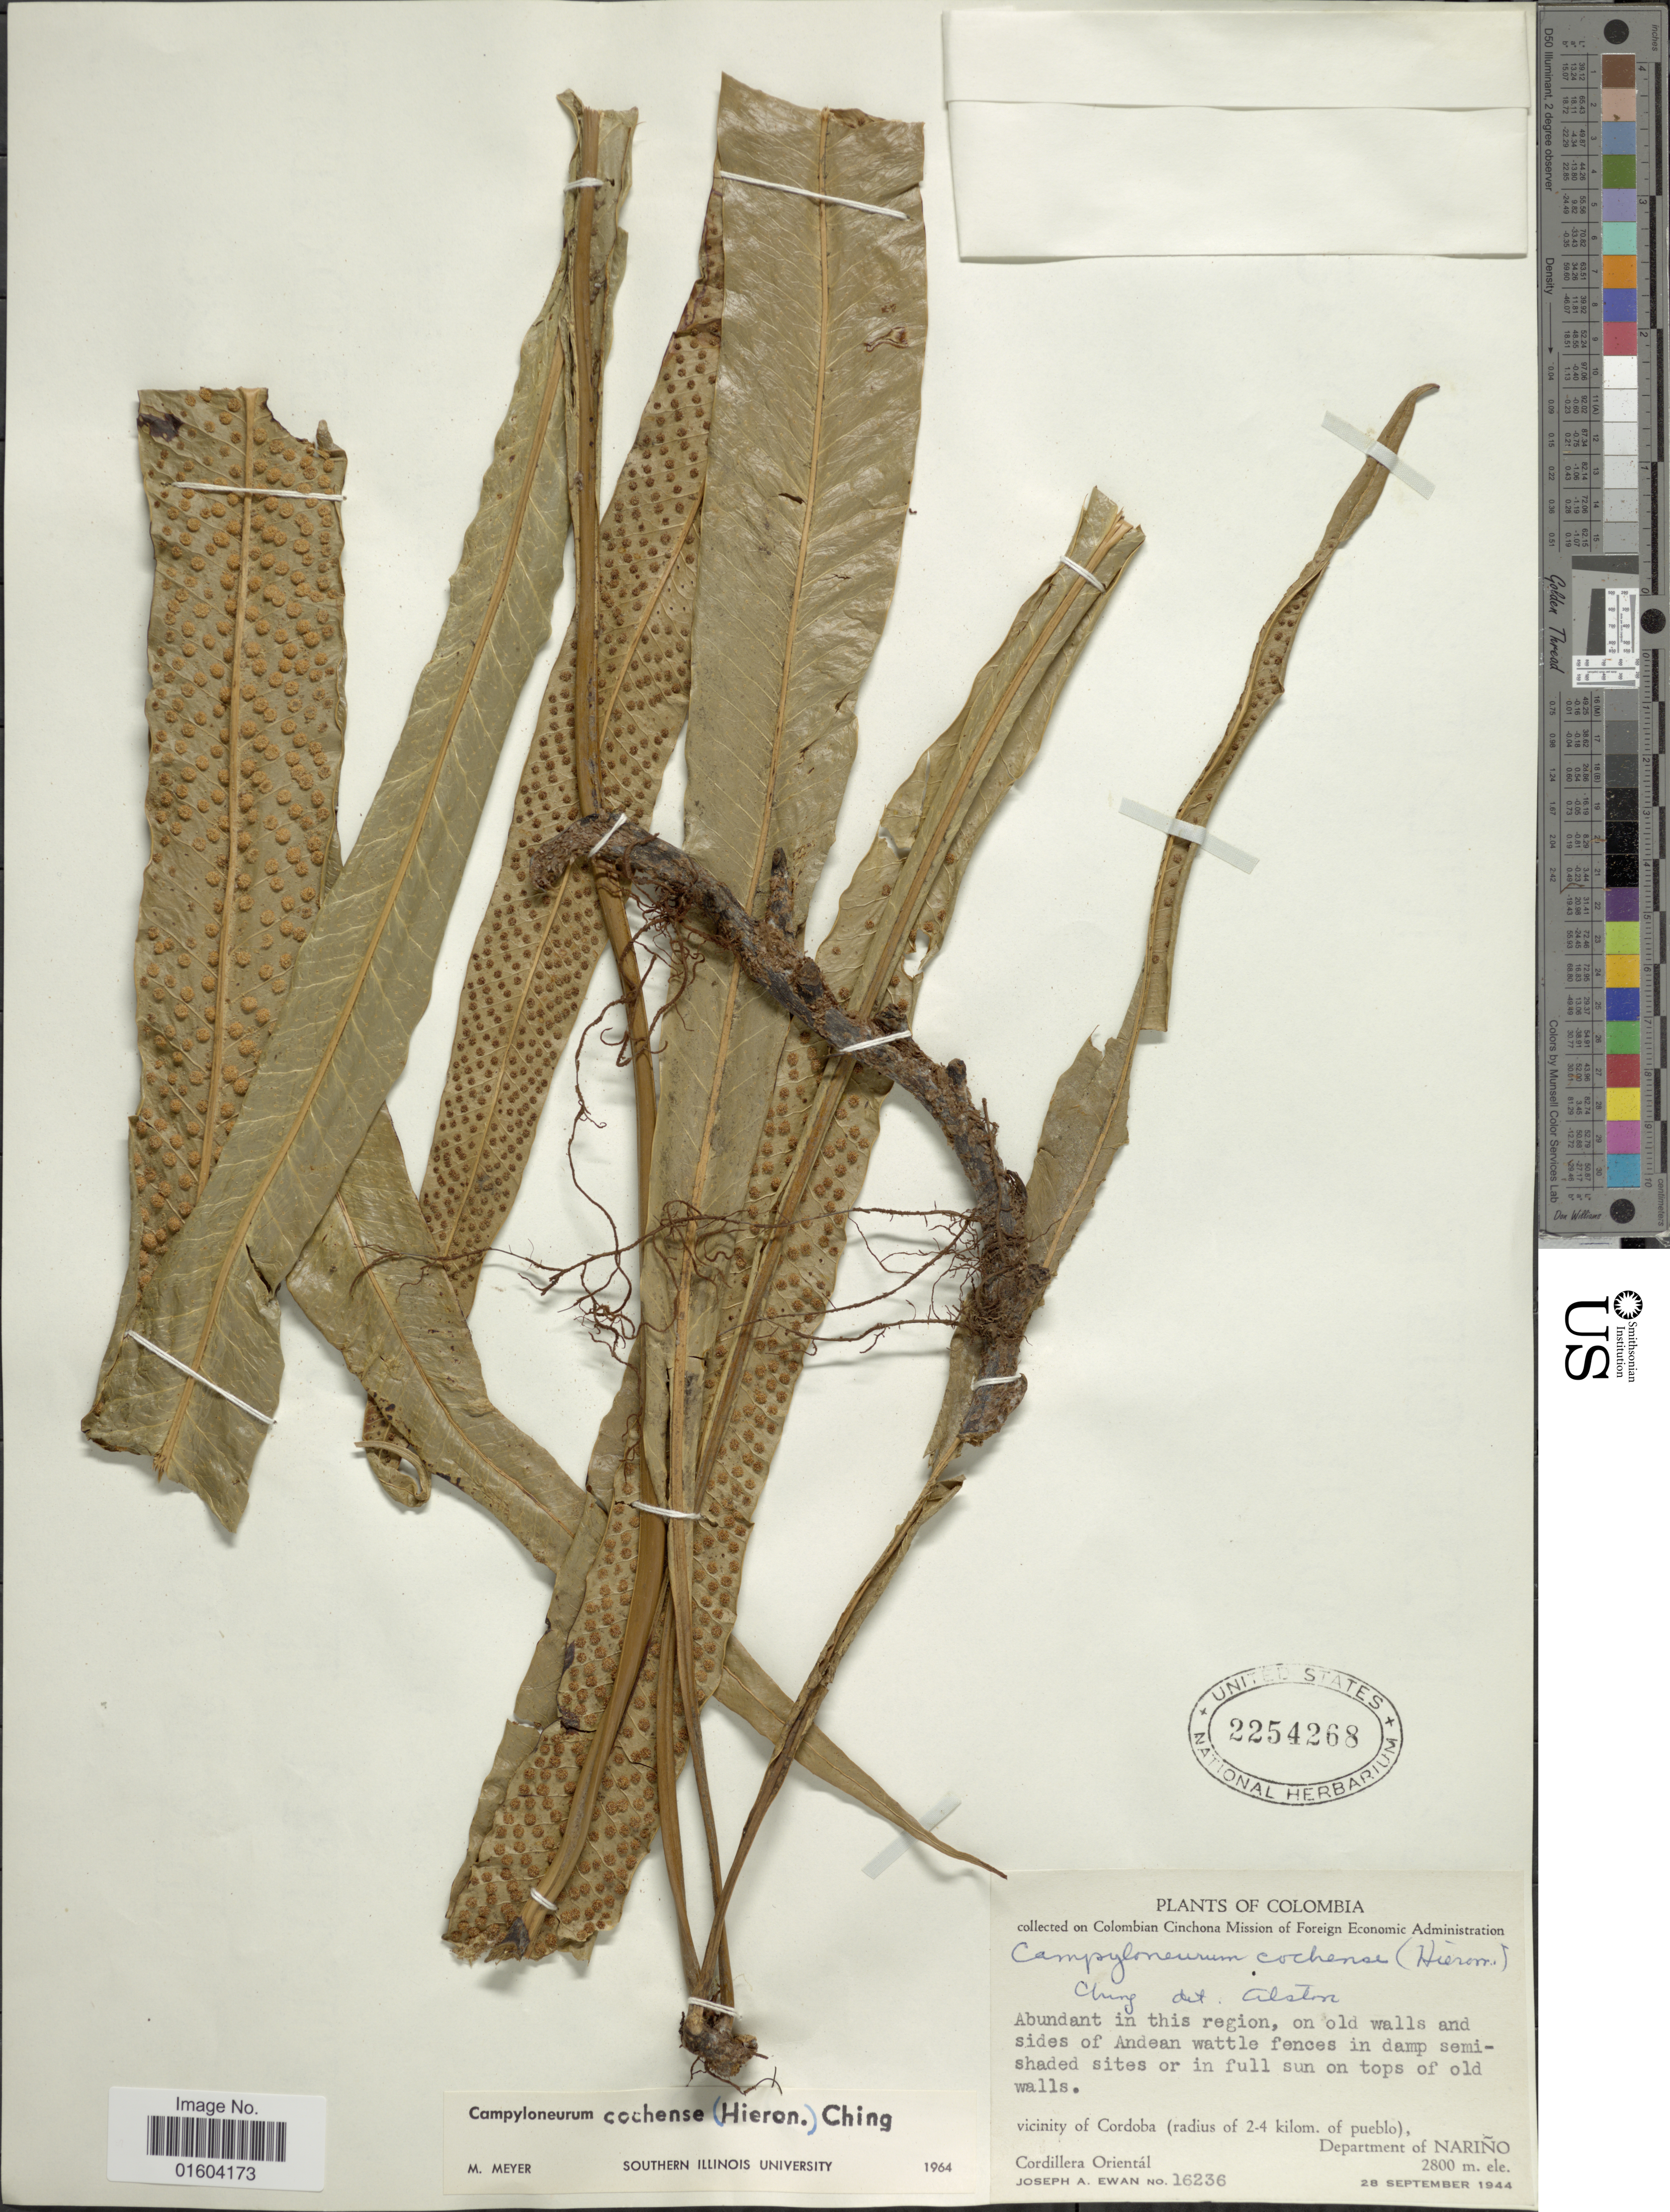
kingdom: Plantae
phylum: Tracheophyta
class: Polypodiopsida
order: Polypodiales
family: Polypodiaceae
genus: Campyloneurum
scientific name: Campyloneurum cochense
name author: (Hieron.) Ching & Farw.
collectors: J. A. Ewan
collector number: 16236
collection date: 1944-09-28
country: Colombia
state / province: Nariño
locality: Vicinity of Cordoba (radius of 2-4 kilom. of pueblo), Department of Narino, Cordillera Oriental.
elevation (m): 2800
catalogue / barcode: US 2254268